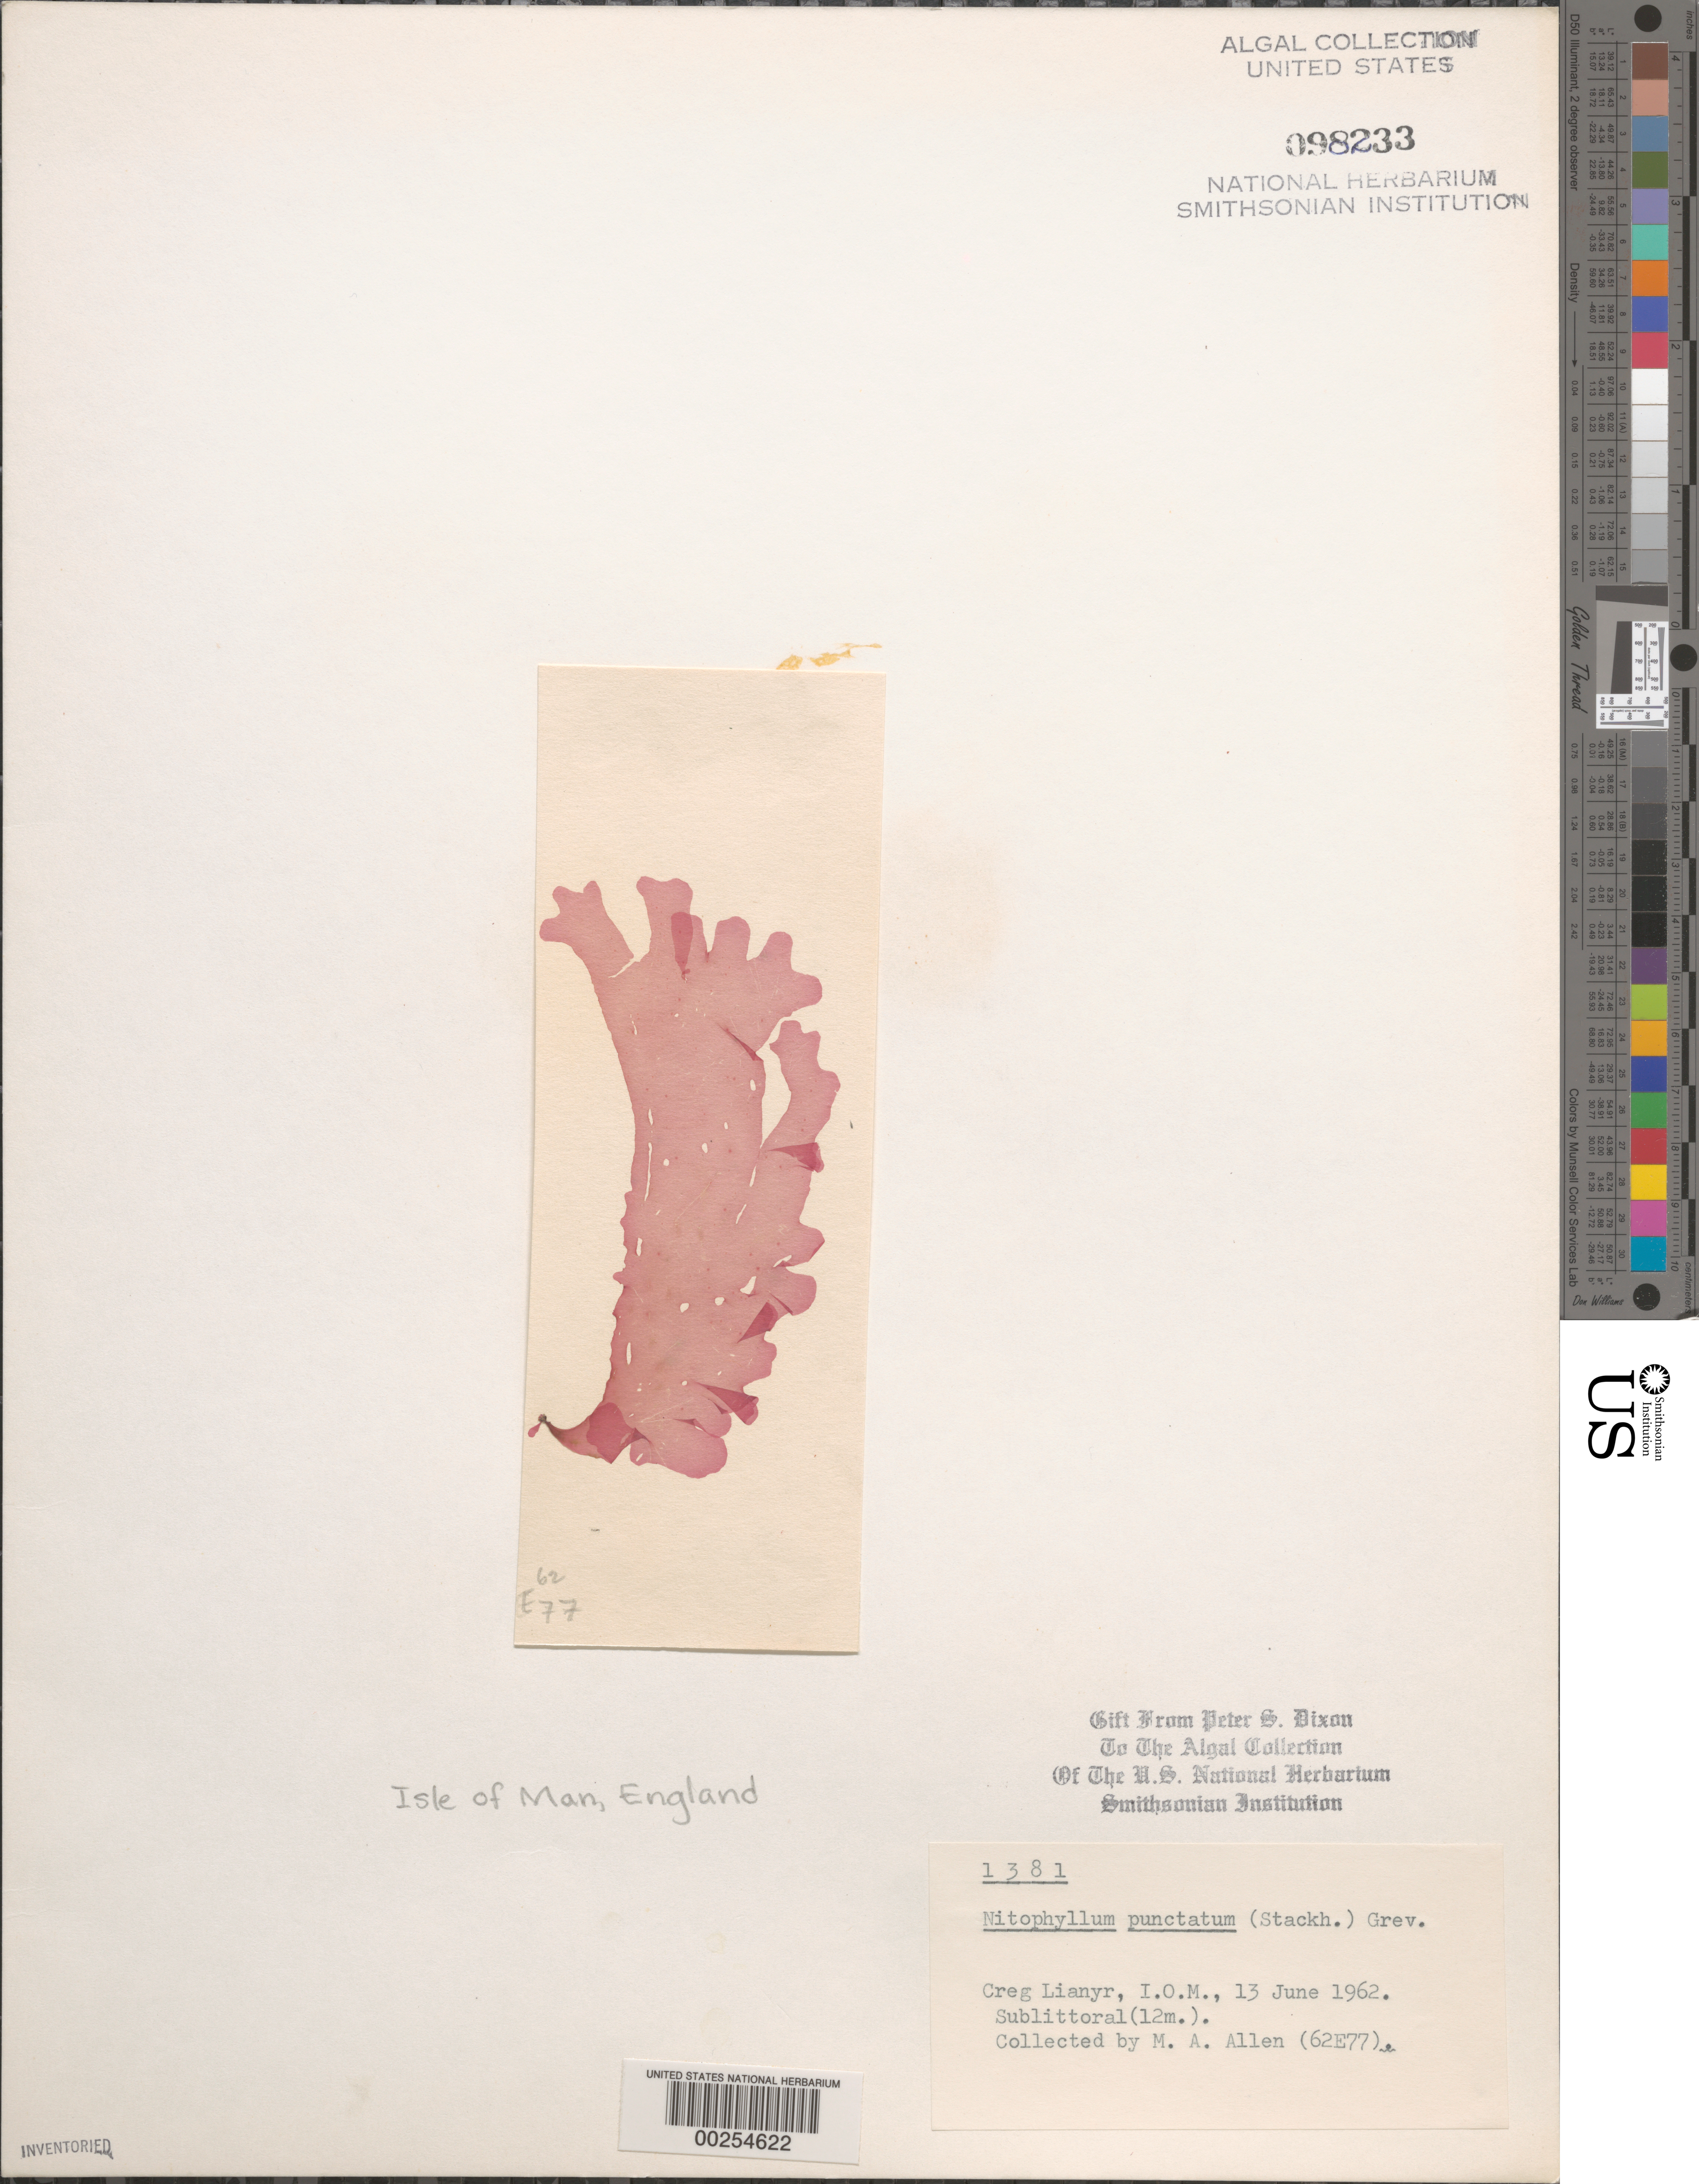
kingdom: Plantae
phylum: Rhodophyta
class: Florideophyceae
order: Ceramiales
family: Delesseriaceae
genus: Nitophyllum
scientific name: Nitophyllum punctatum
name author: (Stackh.) Grev.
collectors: M. A. Allen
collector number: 62E77 & PSD 1381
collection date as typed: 13 Jun 1962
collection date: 1962-06-13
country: United Kingdom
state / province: England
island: Isle of Man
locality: Creg Lianyr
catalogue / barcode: US 98233